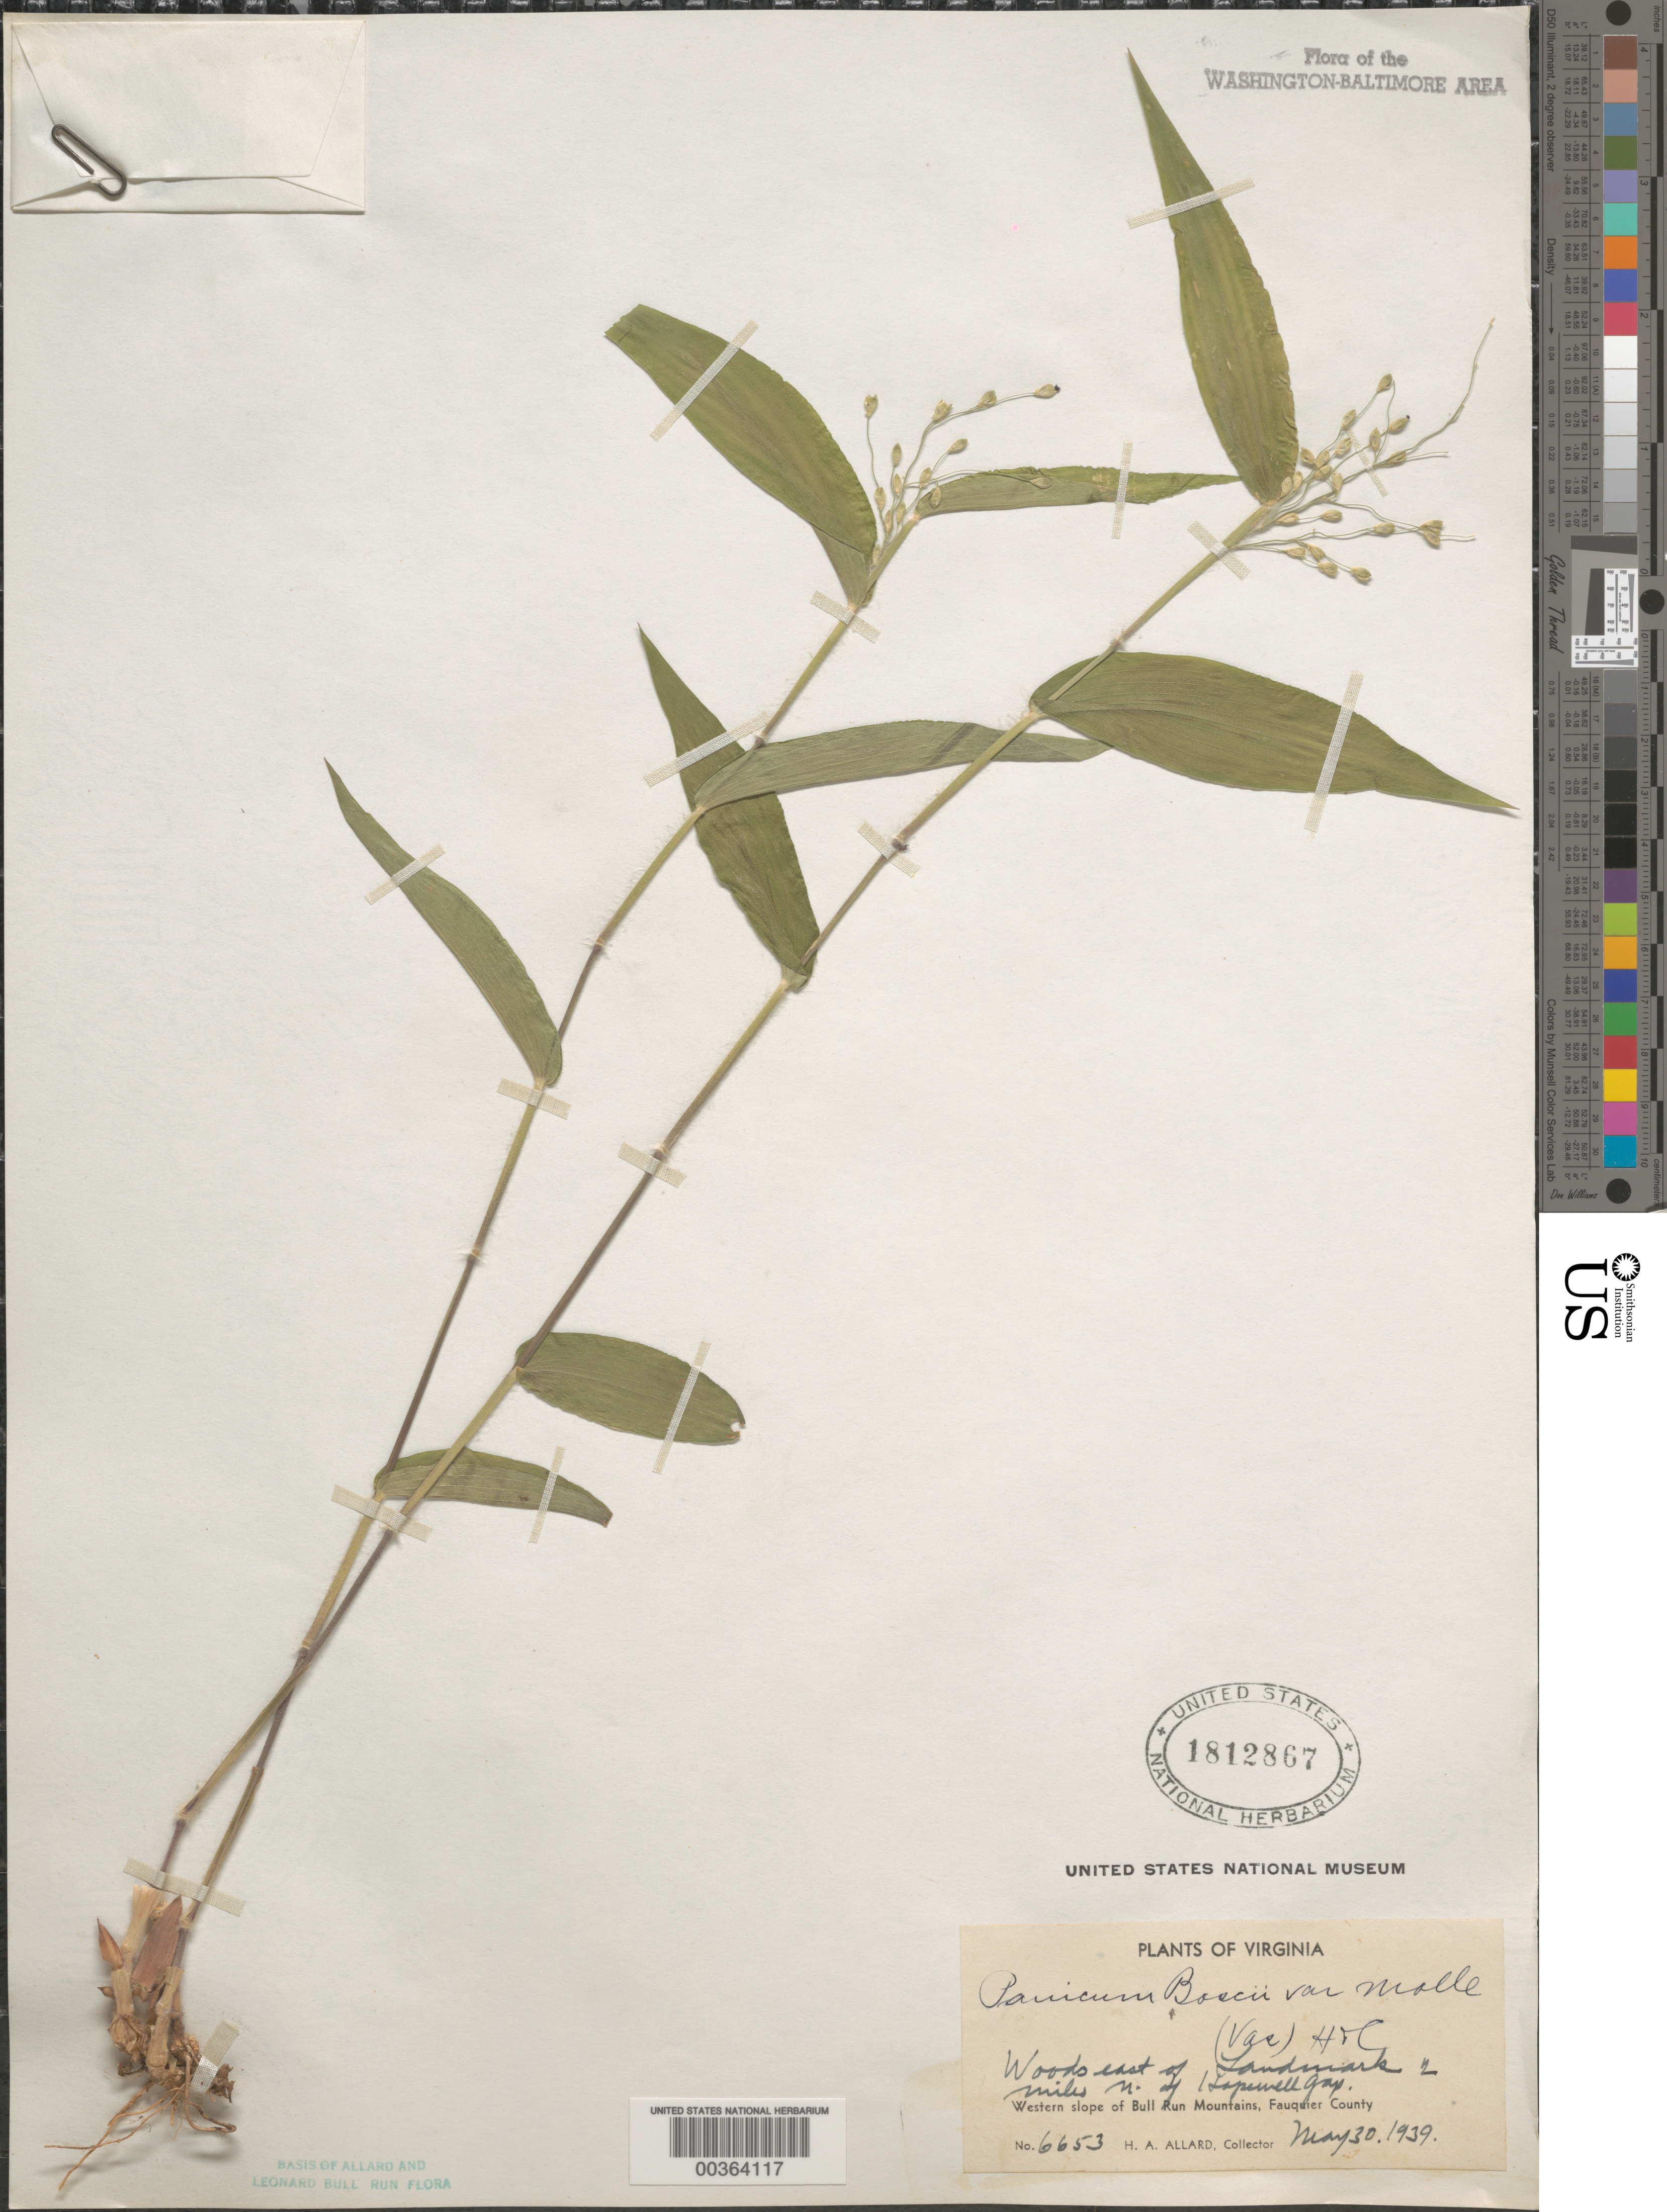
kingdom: Plantae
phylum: Tracheophyta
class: Liliopsida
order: Poales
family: Poaceae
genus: Dichanthelium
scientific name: Dichanthelium boscii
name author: (Poir.) Gould & C.A. Clark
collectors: H. A. Allard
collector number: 6653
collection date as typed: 30 May 1939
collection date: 1939-05-30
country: United States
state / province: Virginia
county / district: Fauquier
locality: North of Hopewell Gap, east of Landmark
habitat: Woods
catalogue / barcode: US 1812867